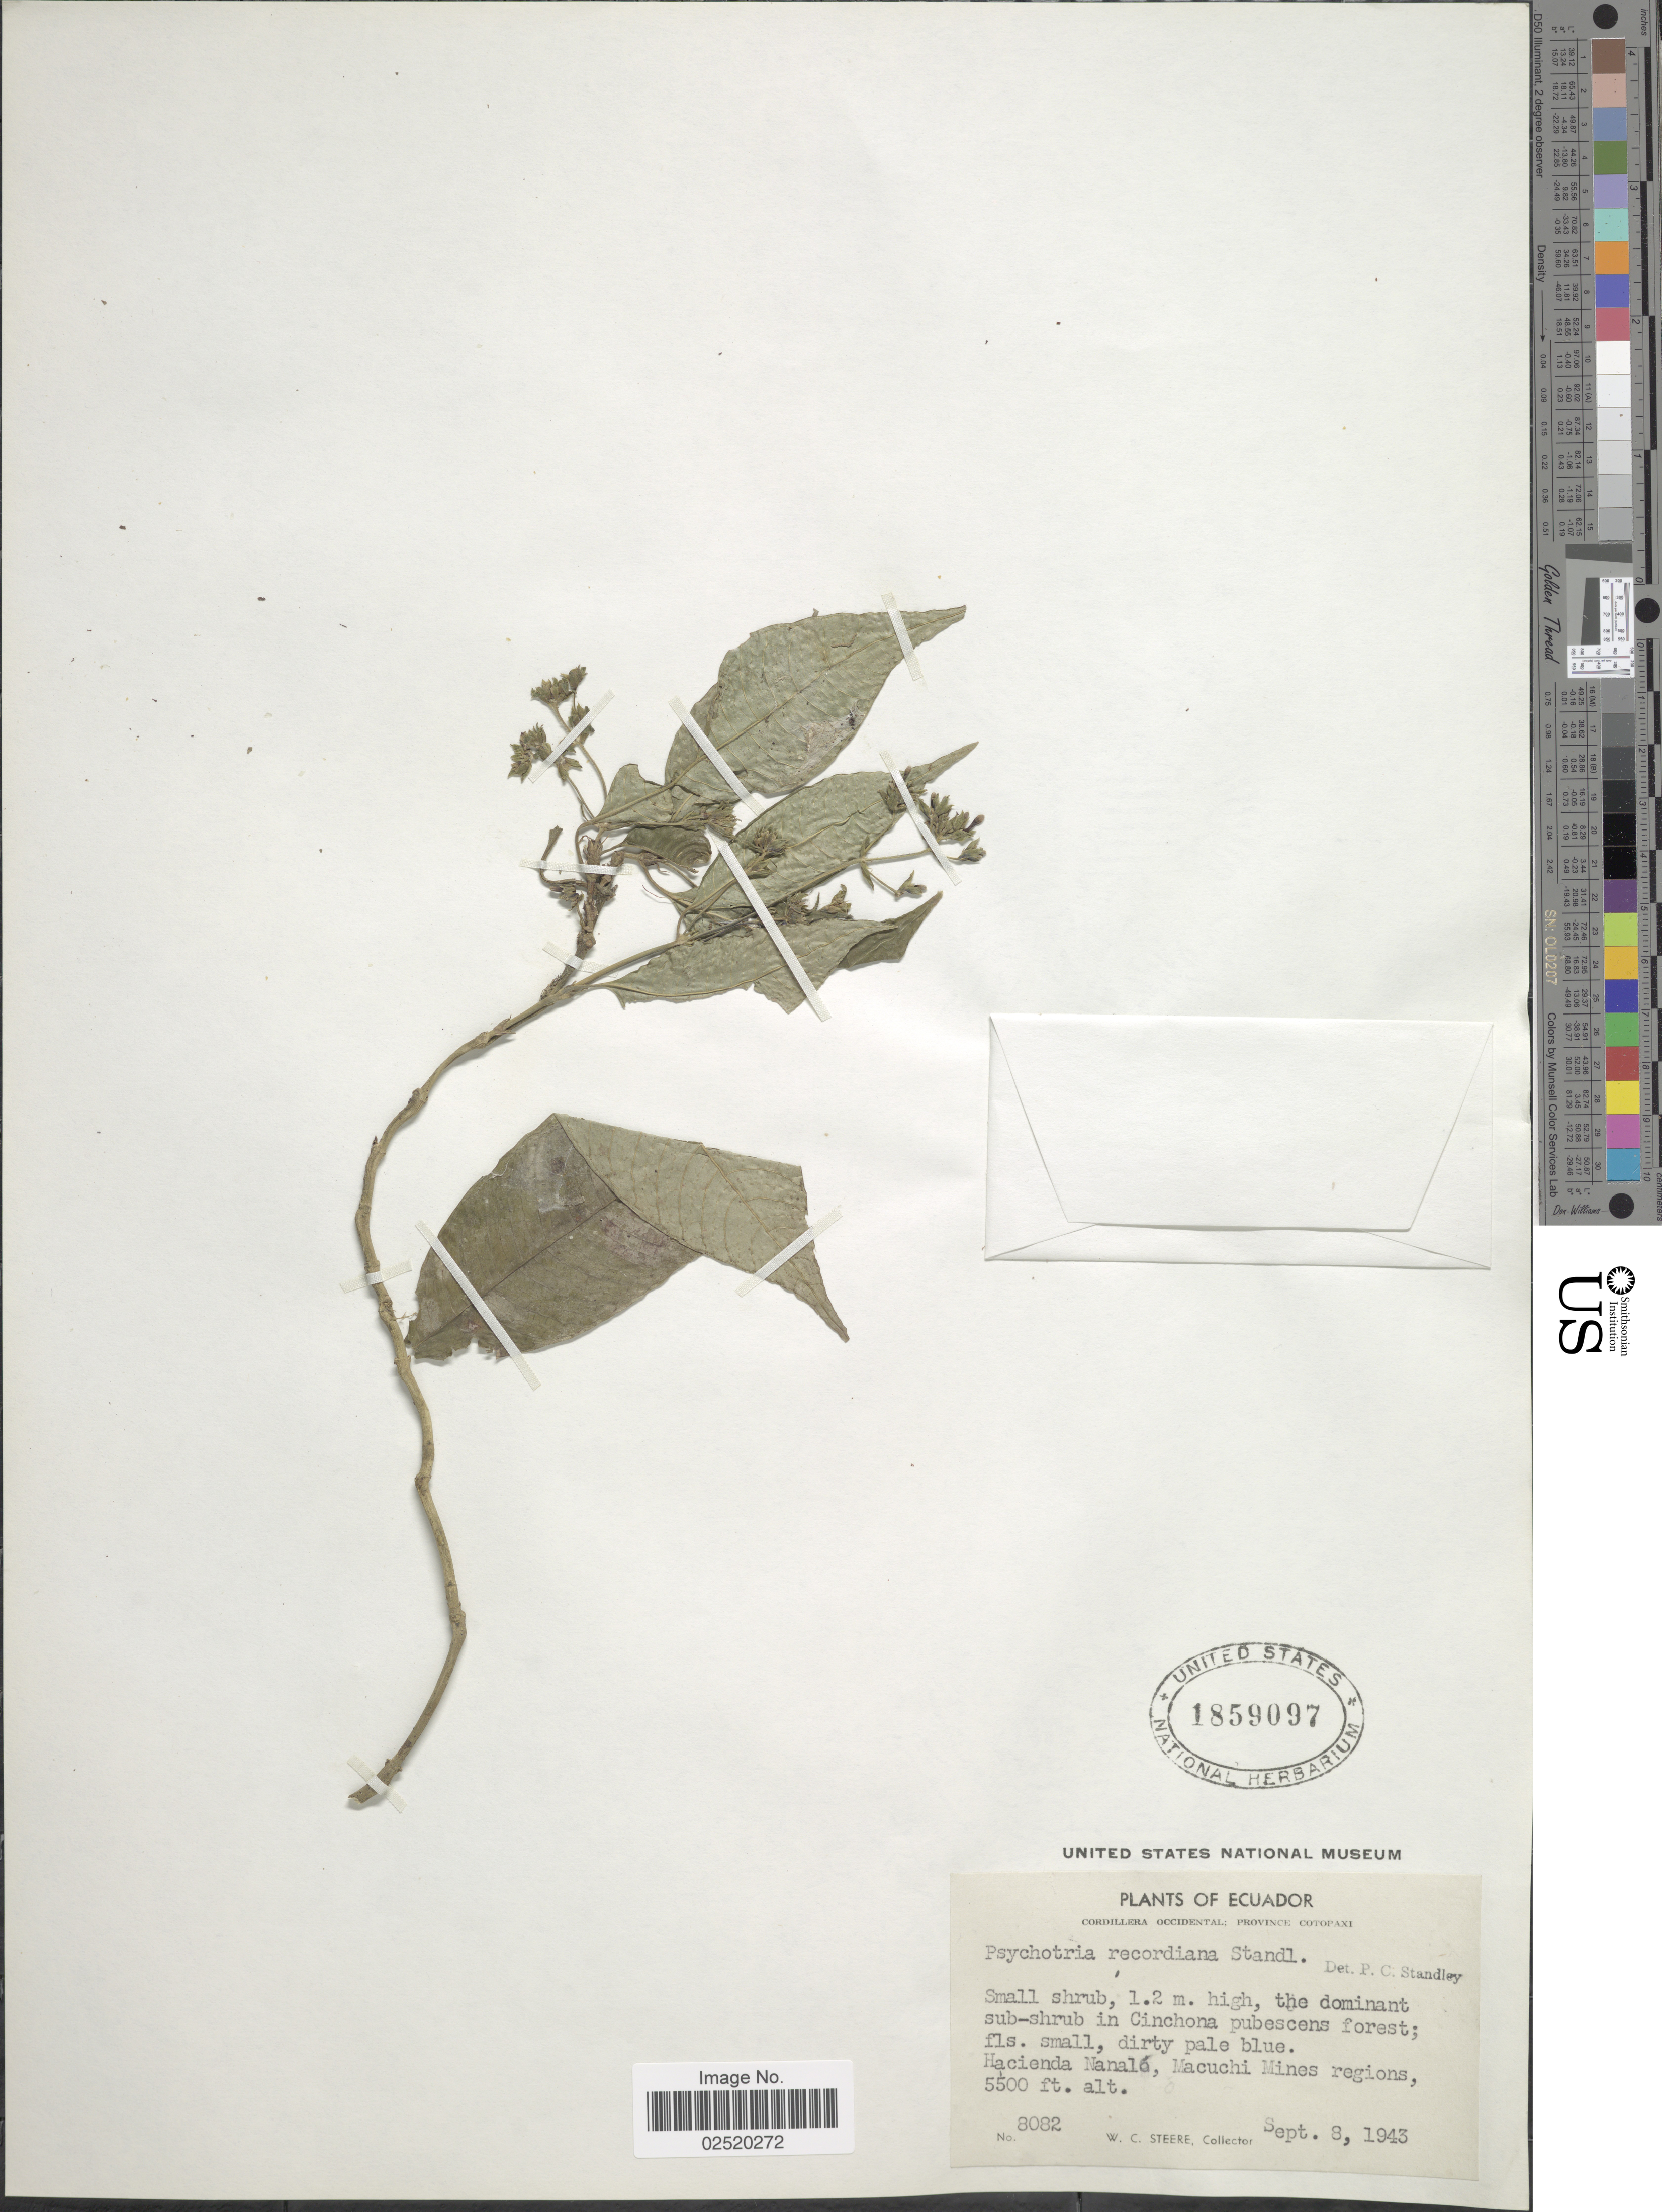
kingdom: Plantae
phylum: Tracheophyta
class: Magnoliopsida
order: Gentianales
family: Rubiaceae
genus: Psychotria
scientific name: Psychotria recordiana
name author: Standl.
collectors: W. C. Steere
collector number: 8082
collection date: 1943-09-08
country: Ecuador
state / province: Cotopaxi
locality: Cordillera Occidental: Province Cotopaxi, Hacienda Nanalo, Macuchi Mines regions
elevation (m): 1676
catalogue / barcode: US 1859097